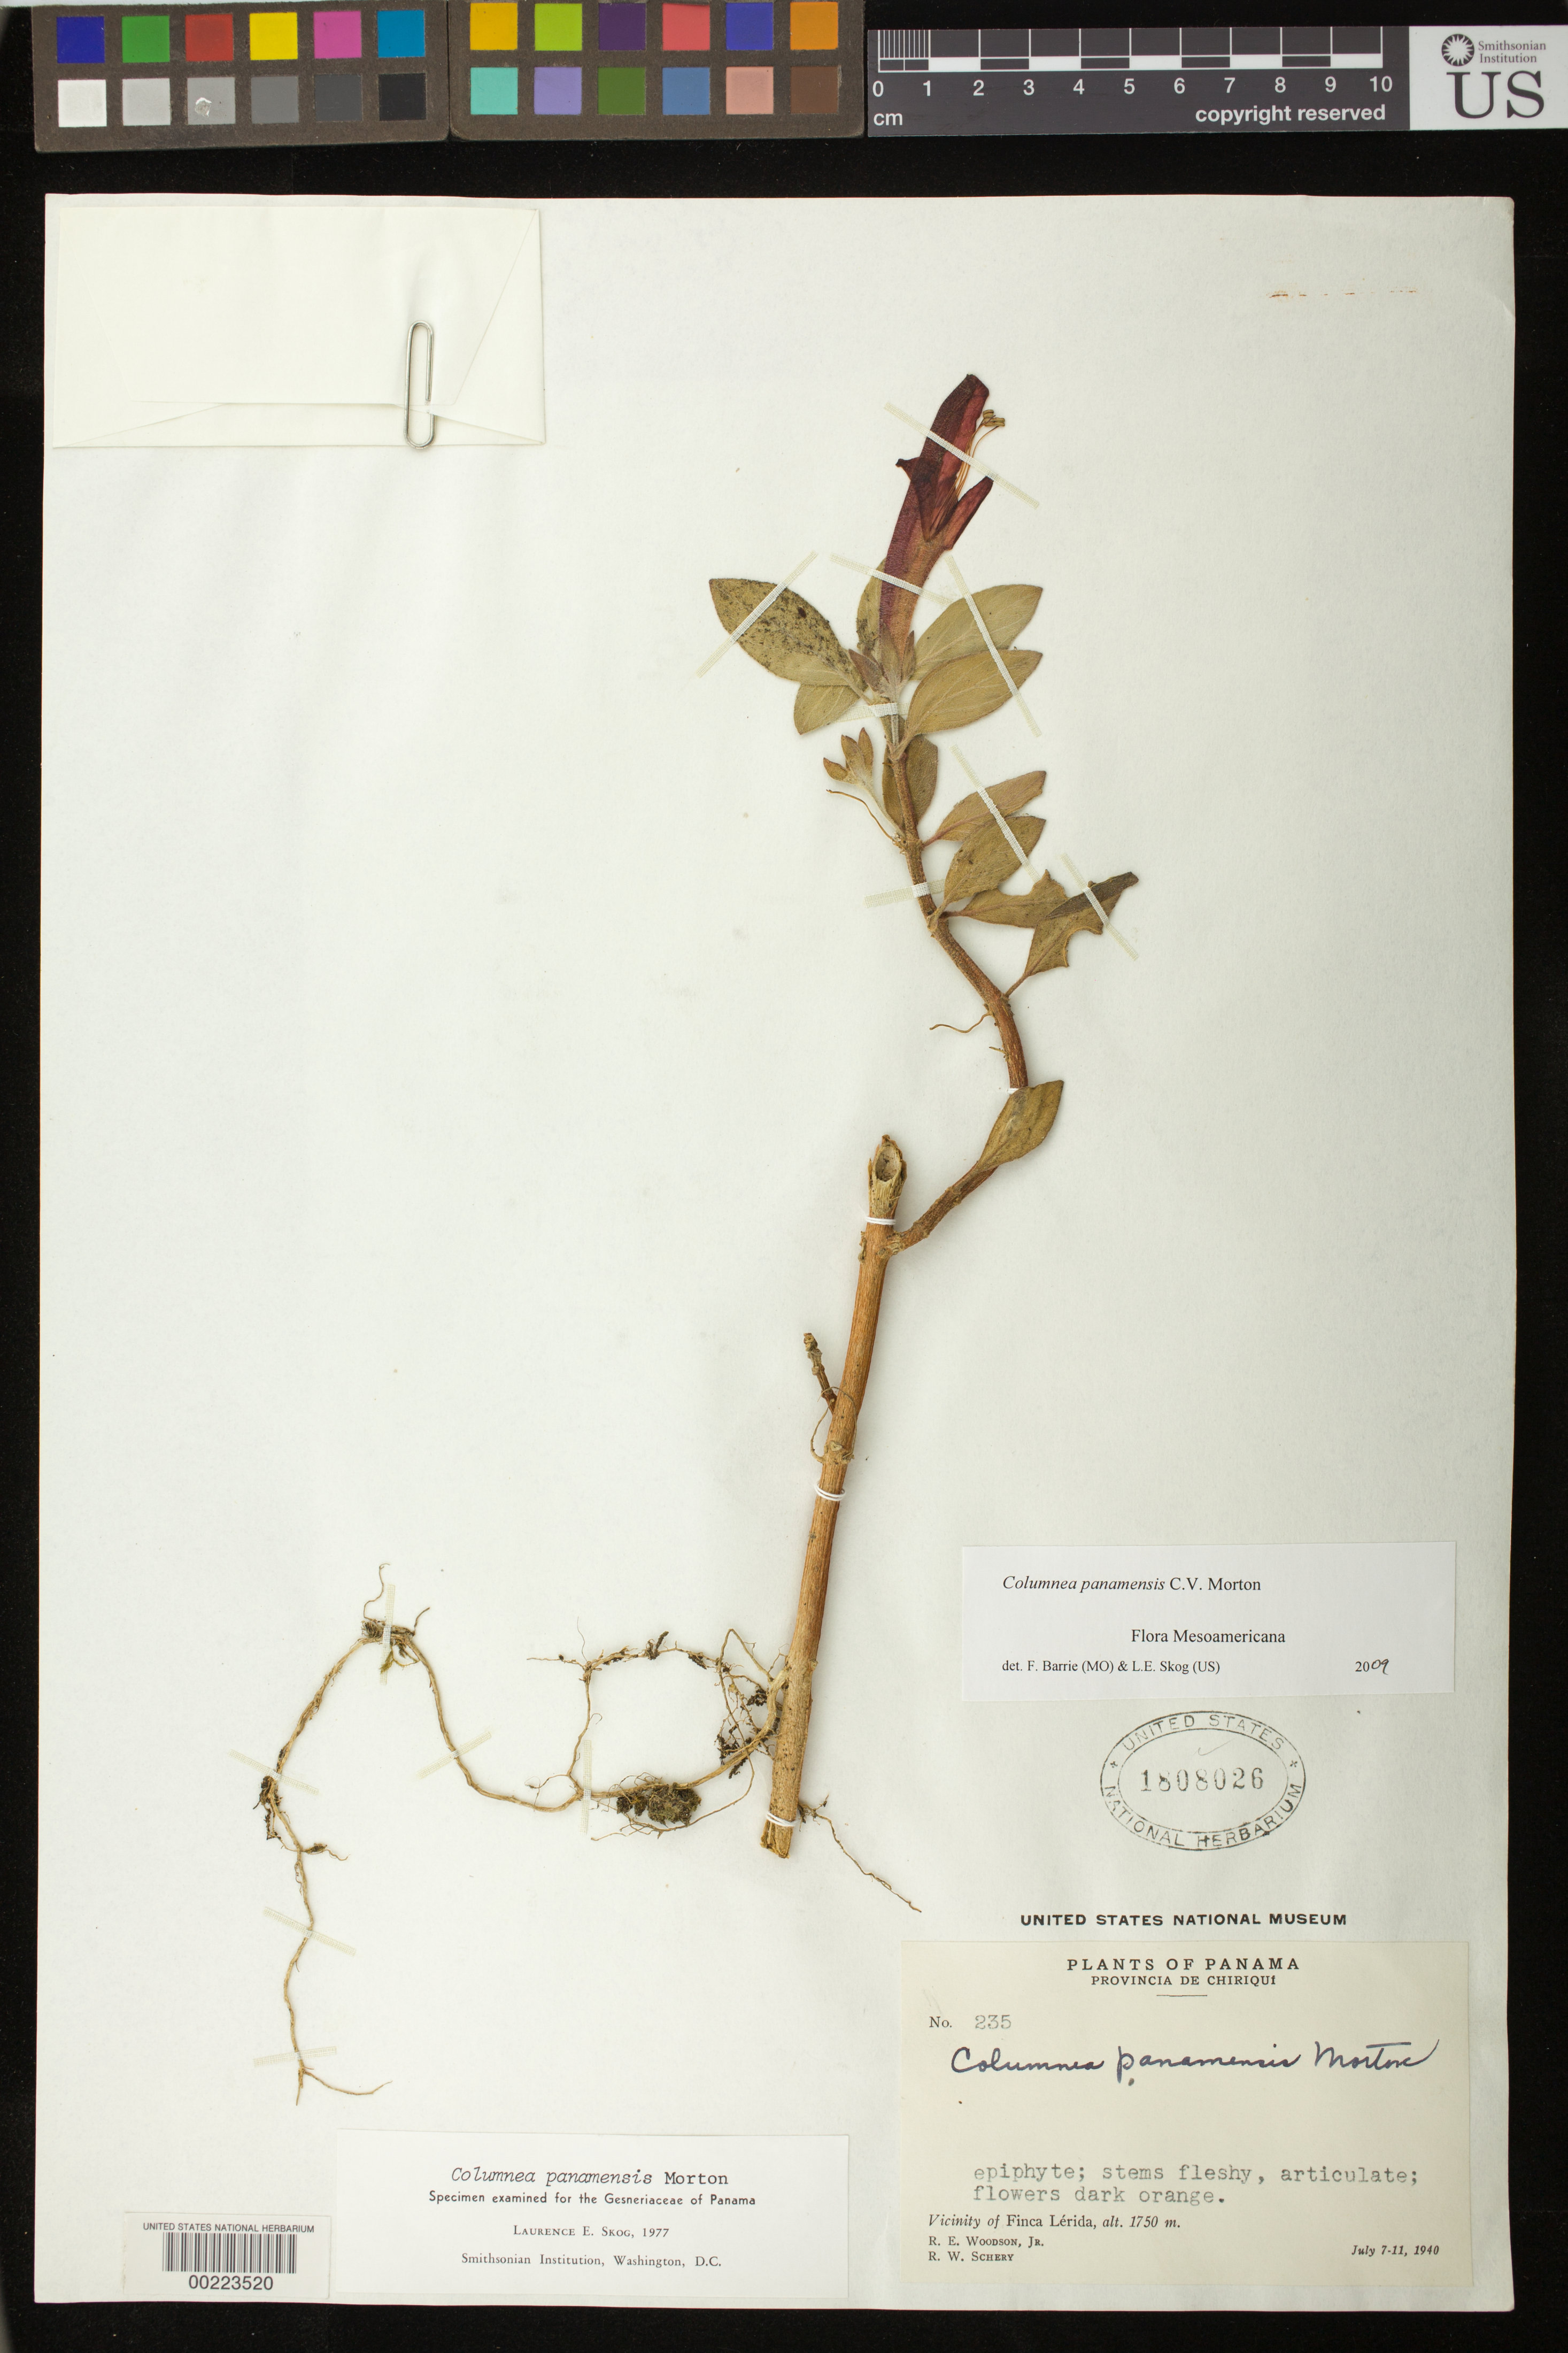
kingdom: Plantae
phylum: Tracheophyta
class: Magnoliopsida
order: Lamiales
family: Gesneriaceae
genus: Columnea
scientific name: Columnea panamensis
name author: C.V. Morton in Woodson & Seibert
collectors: R. E. Woodson & R. W. Schery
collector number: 235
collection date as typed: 7-11 Jul 1940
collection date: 1940-07-07/1940-07-11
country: Panama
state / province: Chiriquí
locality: Vicinity of Finca Lerida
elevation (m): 1750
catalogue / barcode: US 1808026